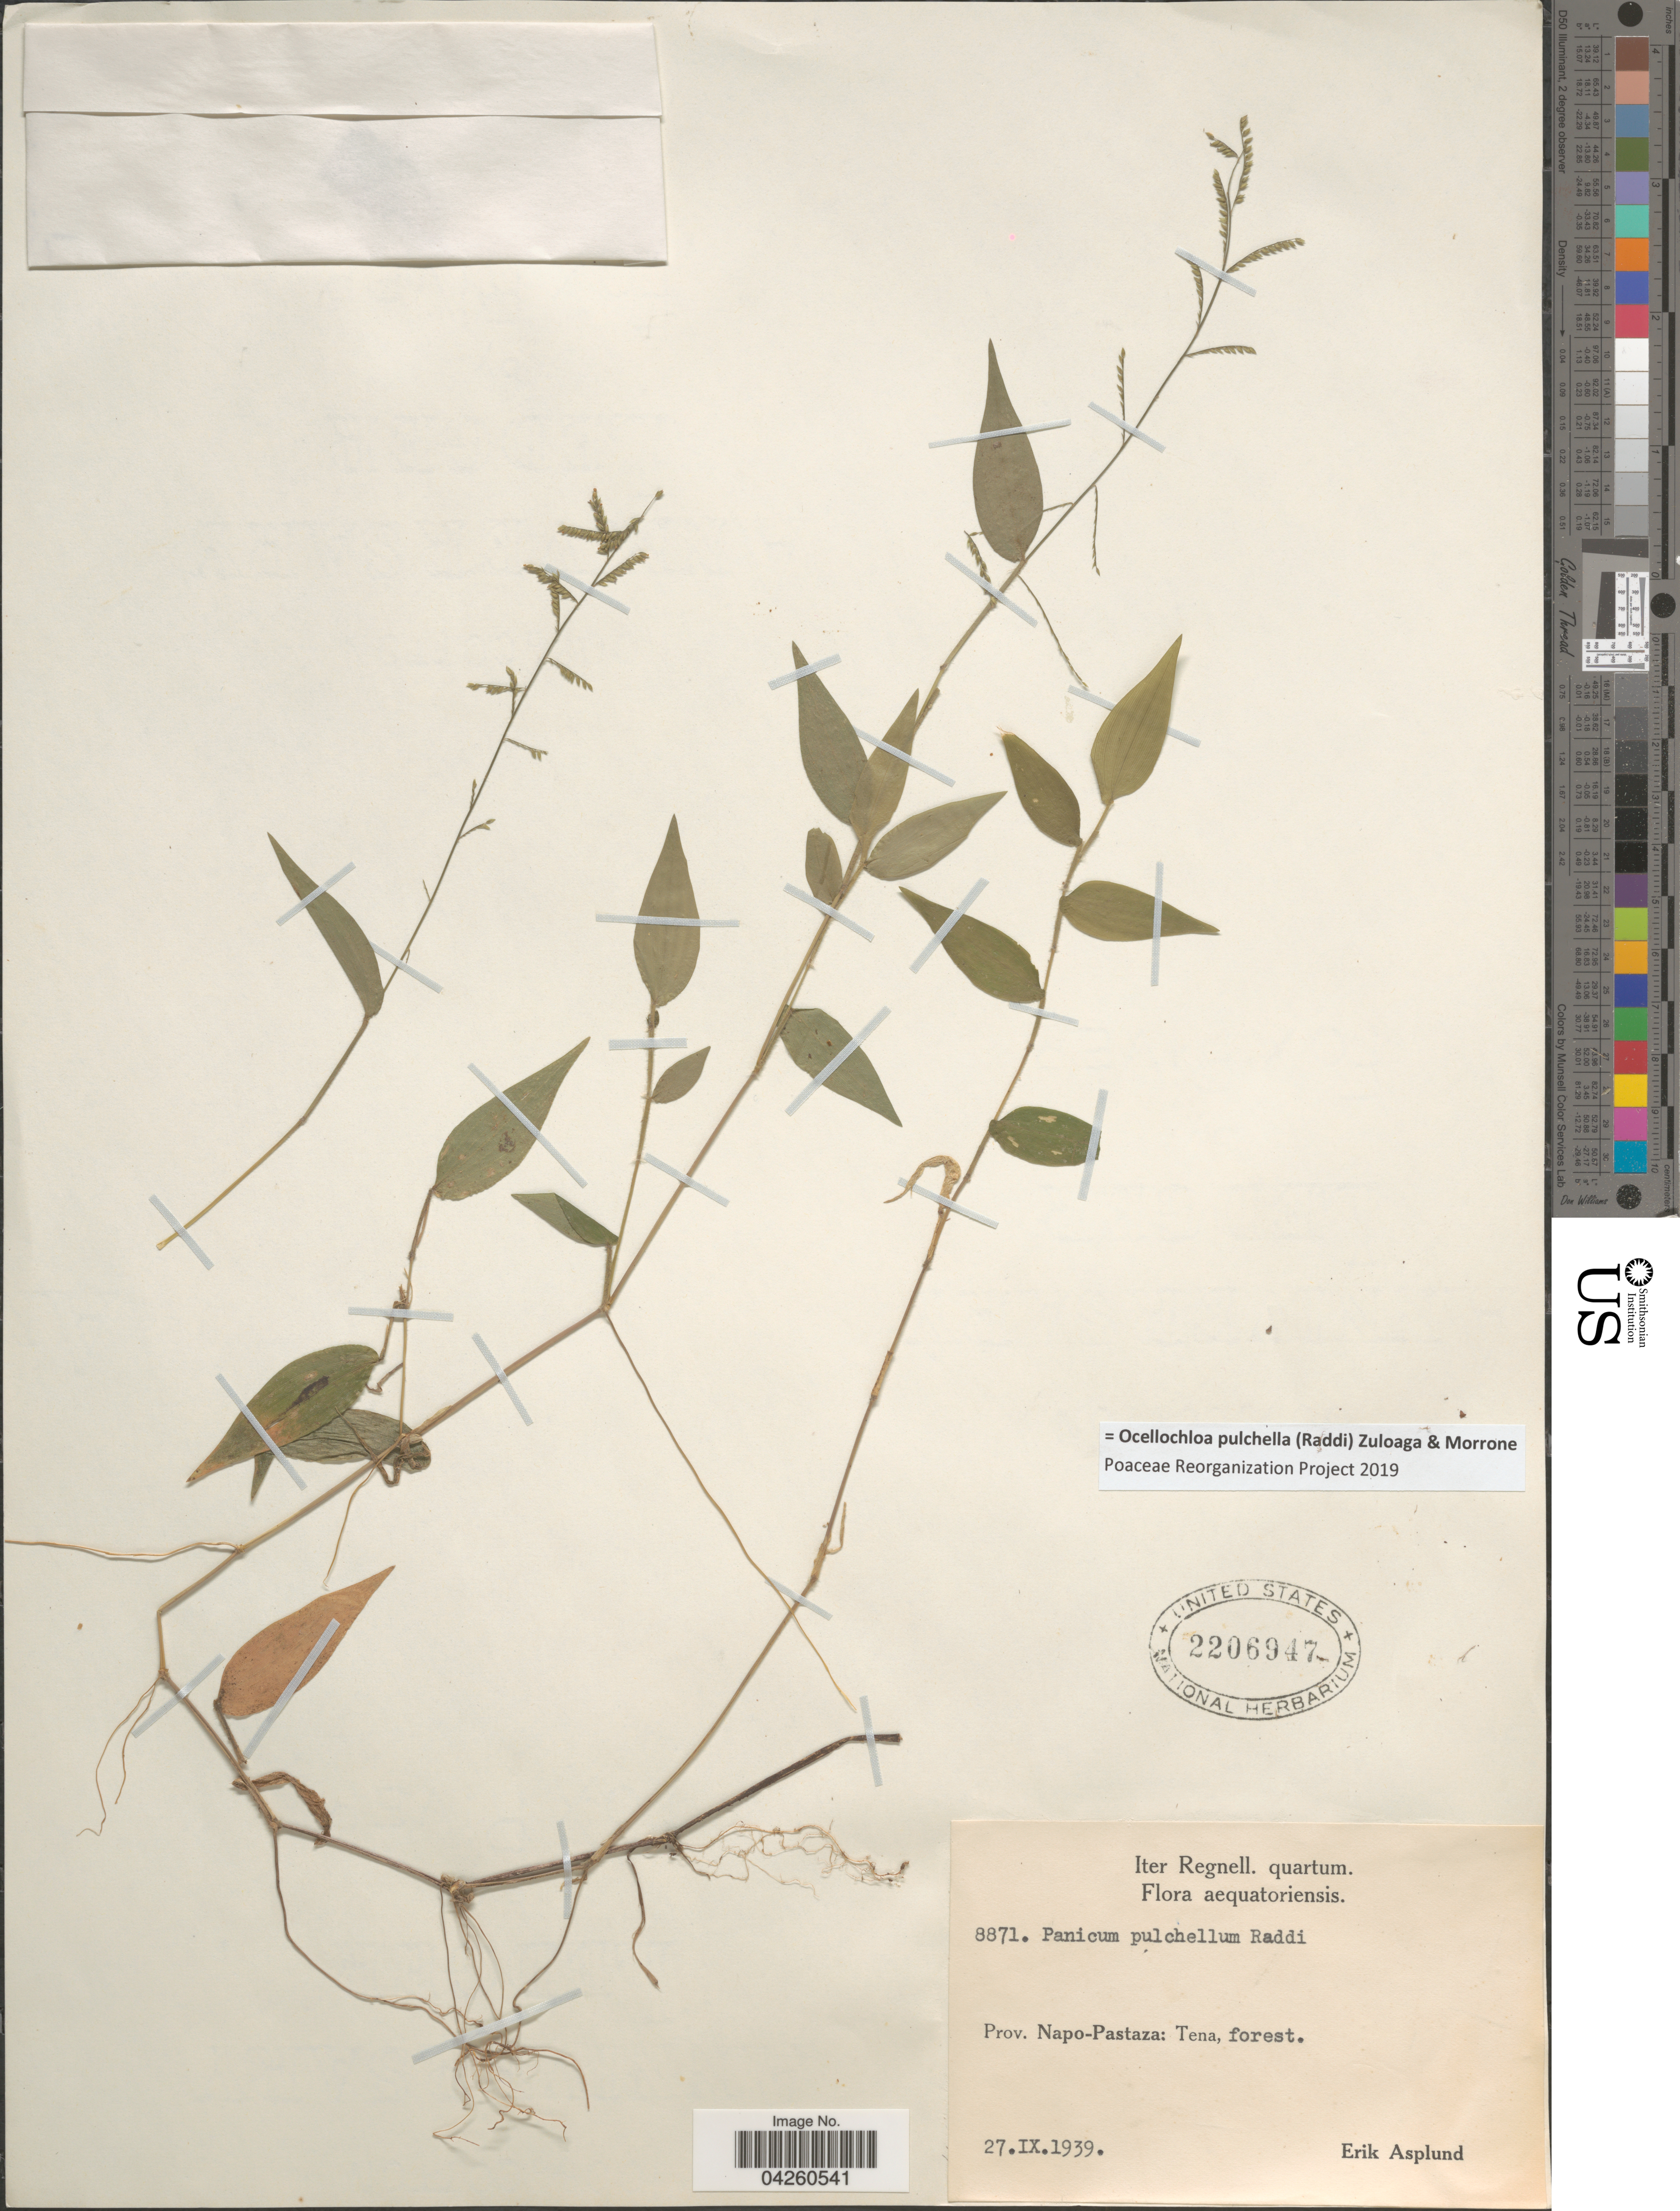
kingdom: Plantae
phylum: Tracheophyta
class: Liliopsida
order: Poales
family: Poaceae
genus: Ocellochloa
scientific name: Ocellochloa pulchella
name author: (Raddi) Zuloaga & Morrone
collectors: E. Asplund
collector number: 8871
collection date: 1939-09-27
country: Ecuador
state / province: Napo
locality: Iter Regnell. quartum. Aequatriensis. Prov. Napo-Pastaza: Tena, forest.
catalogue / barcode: US 2206947